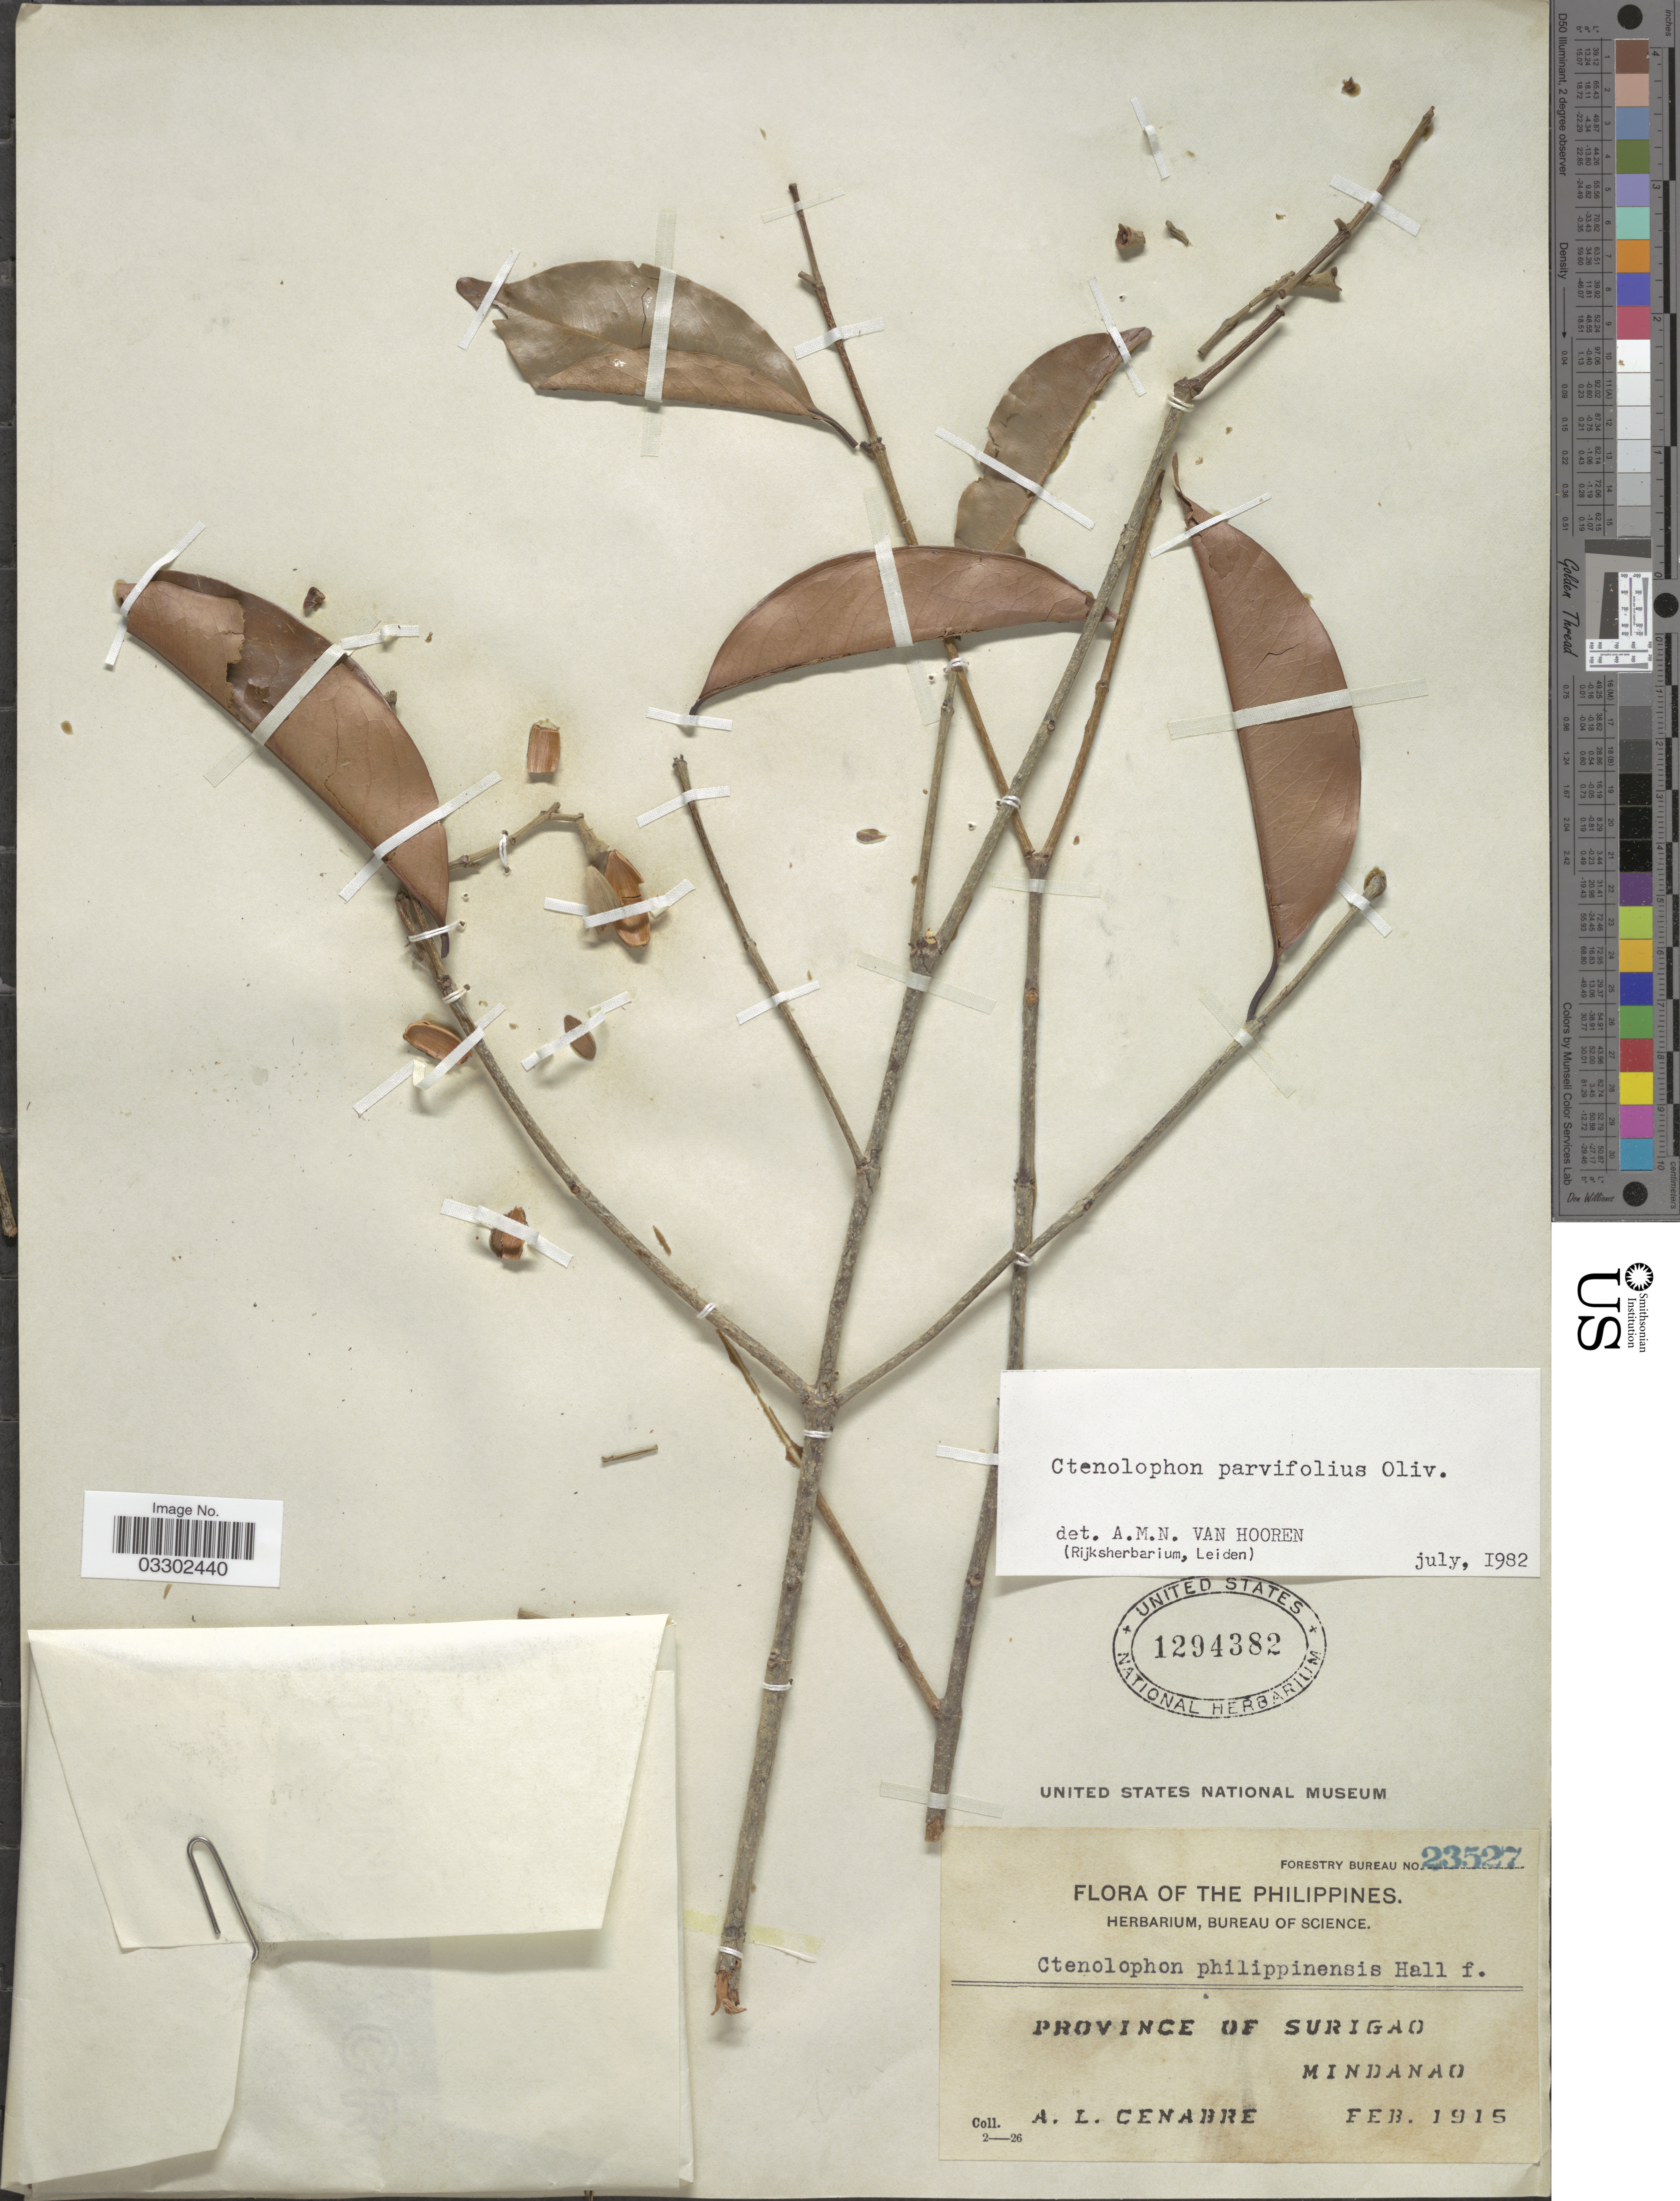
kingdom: Plantae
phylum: Tracheophyta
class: Magnoliopsida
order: Malpighiales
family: Ctenolophonaceae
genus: Ctenolophon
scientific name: Ctenolophon parvifolius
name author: Oliv.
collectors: A. Cenabre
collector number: Forestry Bureau 23527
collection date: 1915-02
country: Philippines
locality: Province of Surigao, Mindanao.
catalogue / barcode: US 1294382